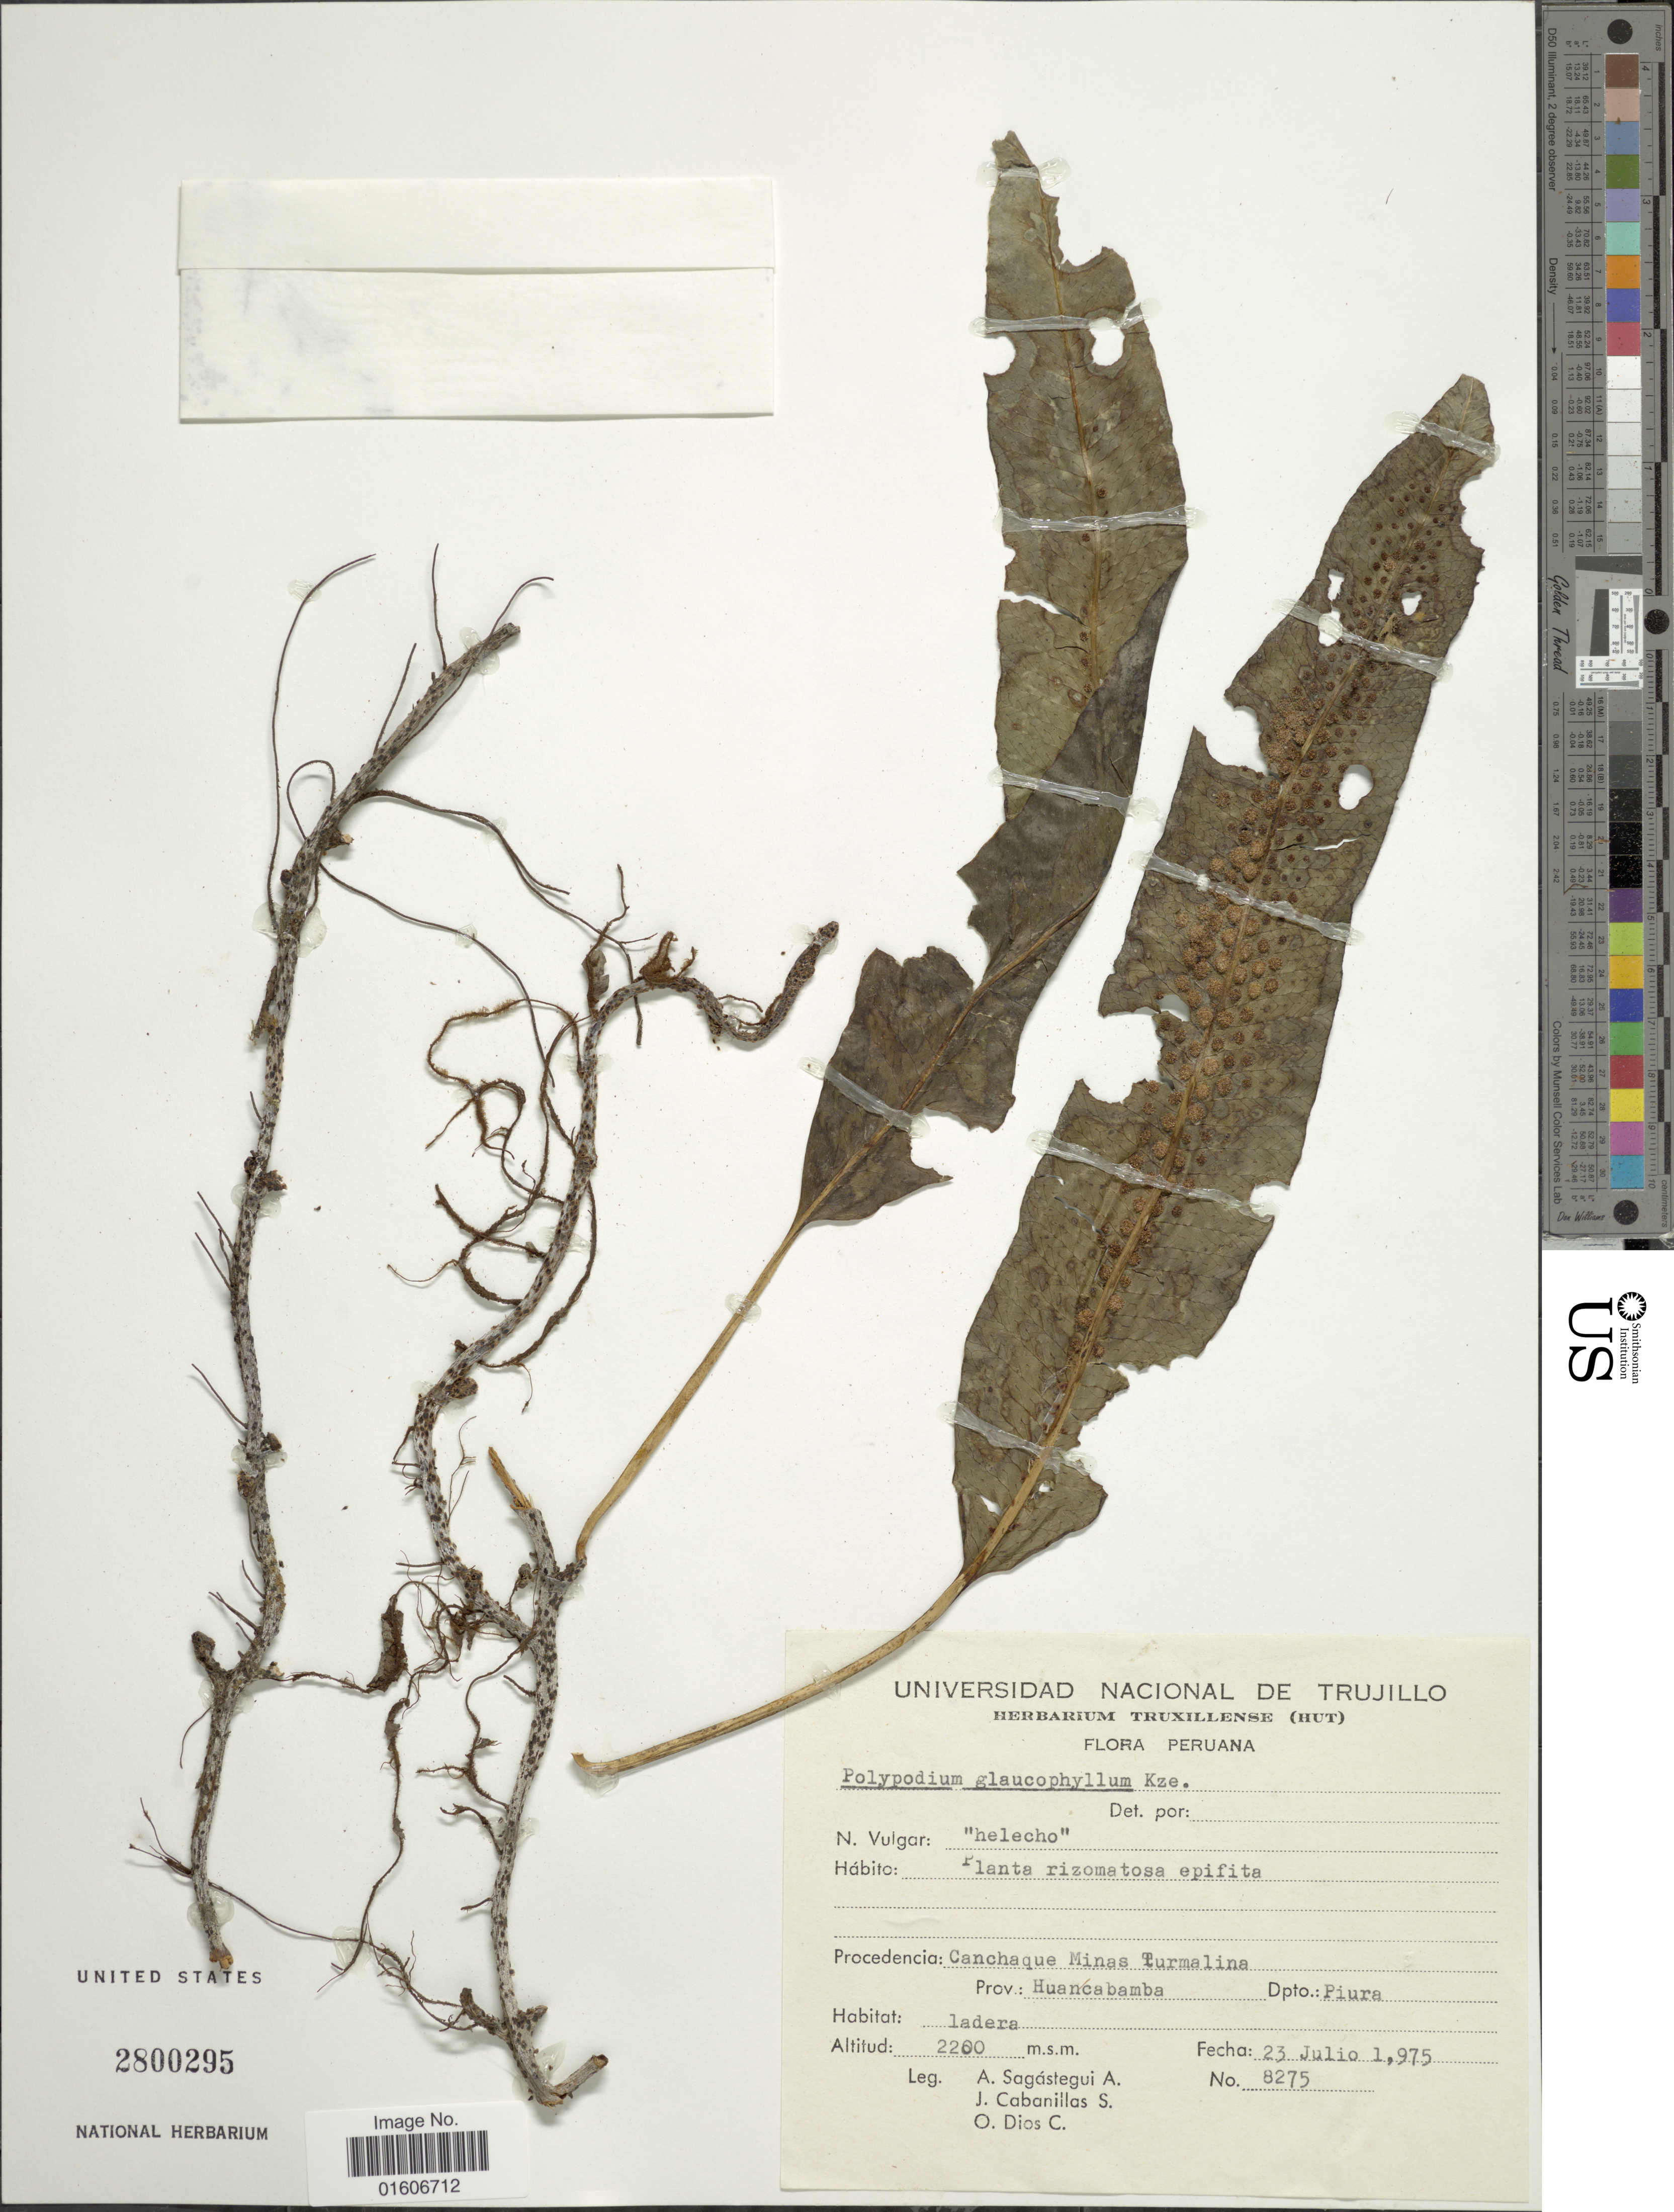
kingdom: Plantae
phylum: Tracheophyta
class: Polypodiopsida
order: Polypodiales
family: Polypodiaceae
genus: Serpocaulon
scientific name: Serpocaulon levigatum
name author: (Cav.) A.R. Sm.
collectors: A. Sagástegui A., J. Cabanillas S. & O. Dios C.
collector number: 8275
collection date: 1975-07-23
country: Peru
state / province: Piura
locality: Canchaque Minas Turmalina, Prov. Huancabamba, Dpto Piura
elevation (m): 2200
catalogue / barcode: US 2800295